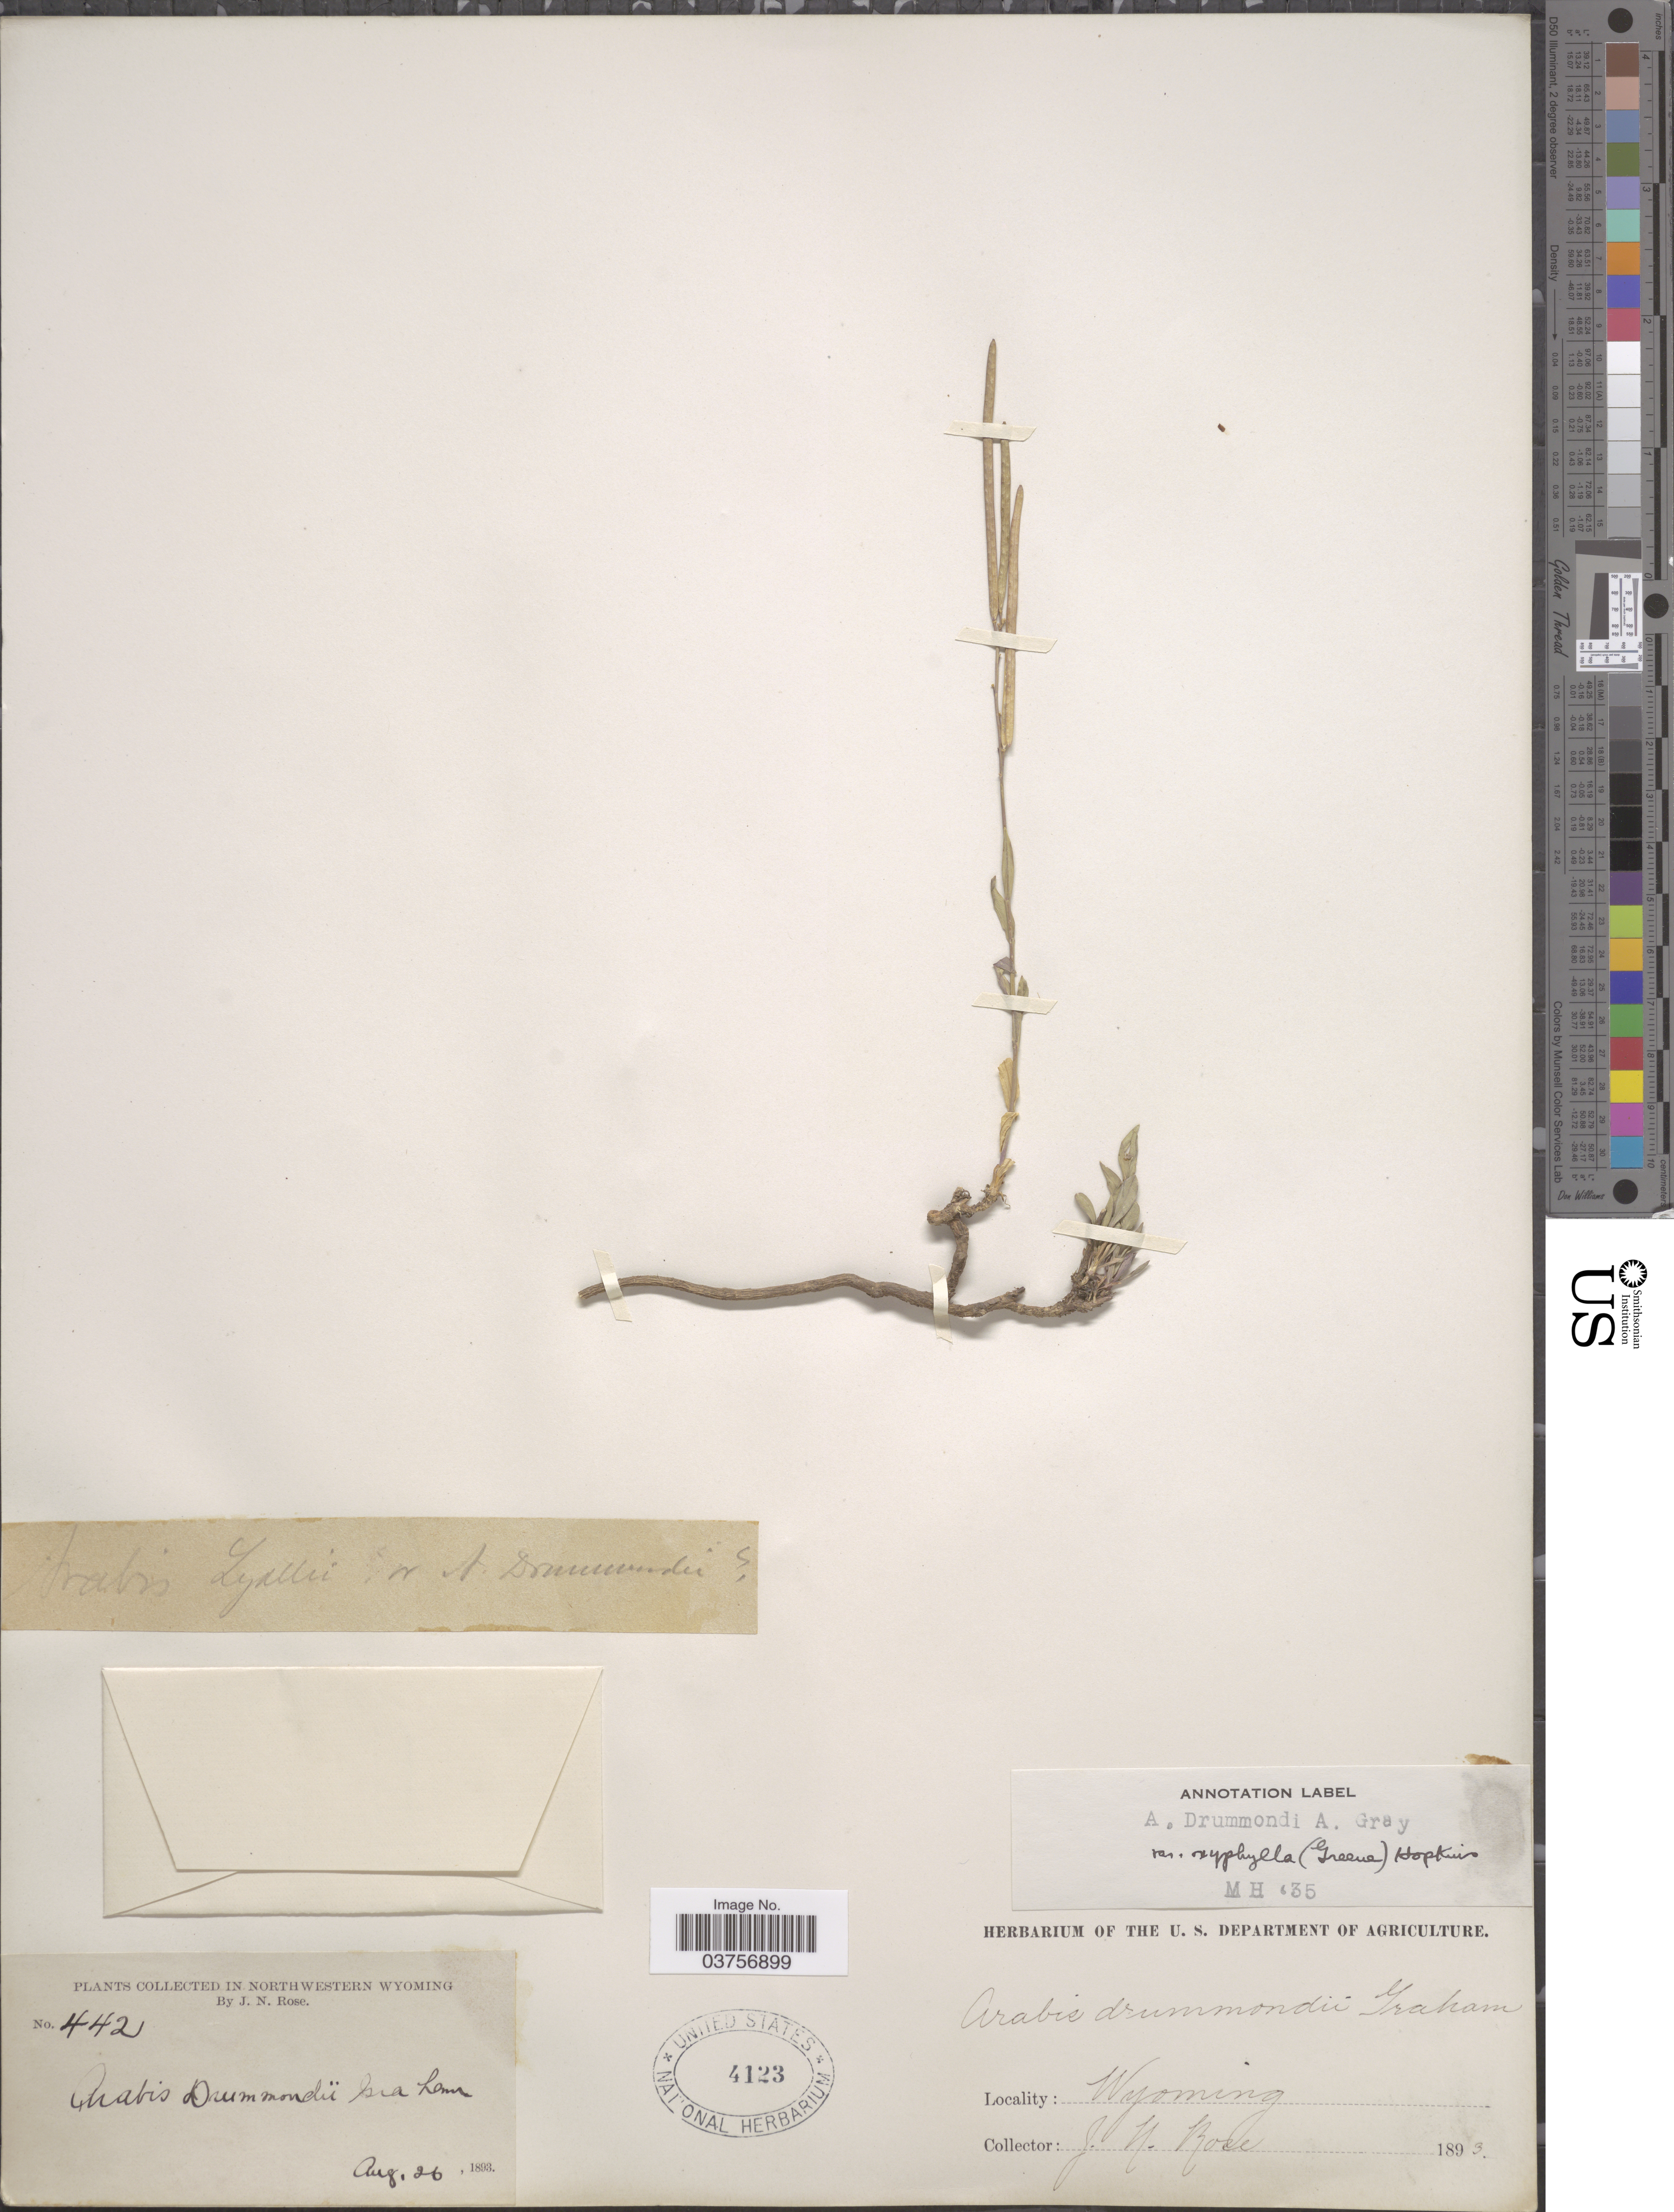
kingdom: Plantae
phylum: Tracheophyta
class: Magnoliopsida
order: Brassicales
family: Brassicaceae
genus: Arabis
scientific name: Arabis drummondii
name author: A. Gray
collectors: J. N. Rose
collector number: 442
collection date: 1893-08-26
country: United States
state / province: Wyoming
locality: Northwestern Wyoming.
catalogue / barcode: US 4123